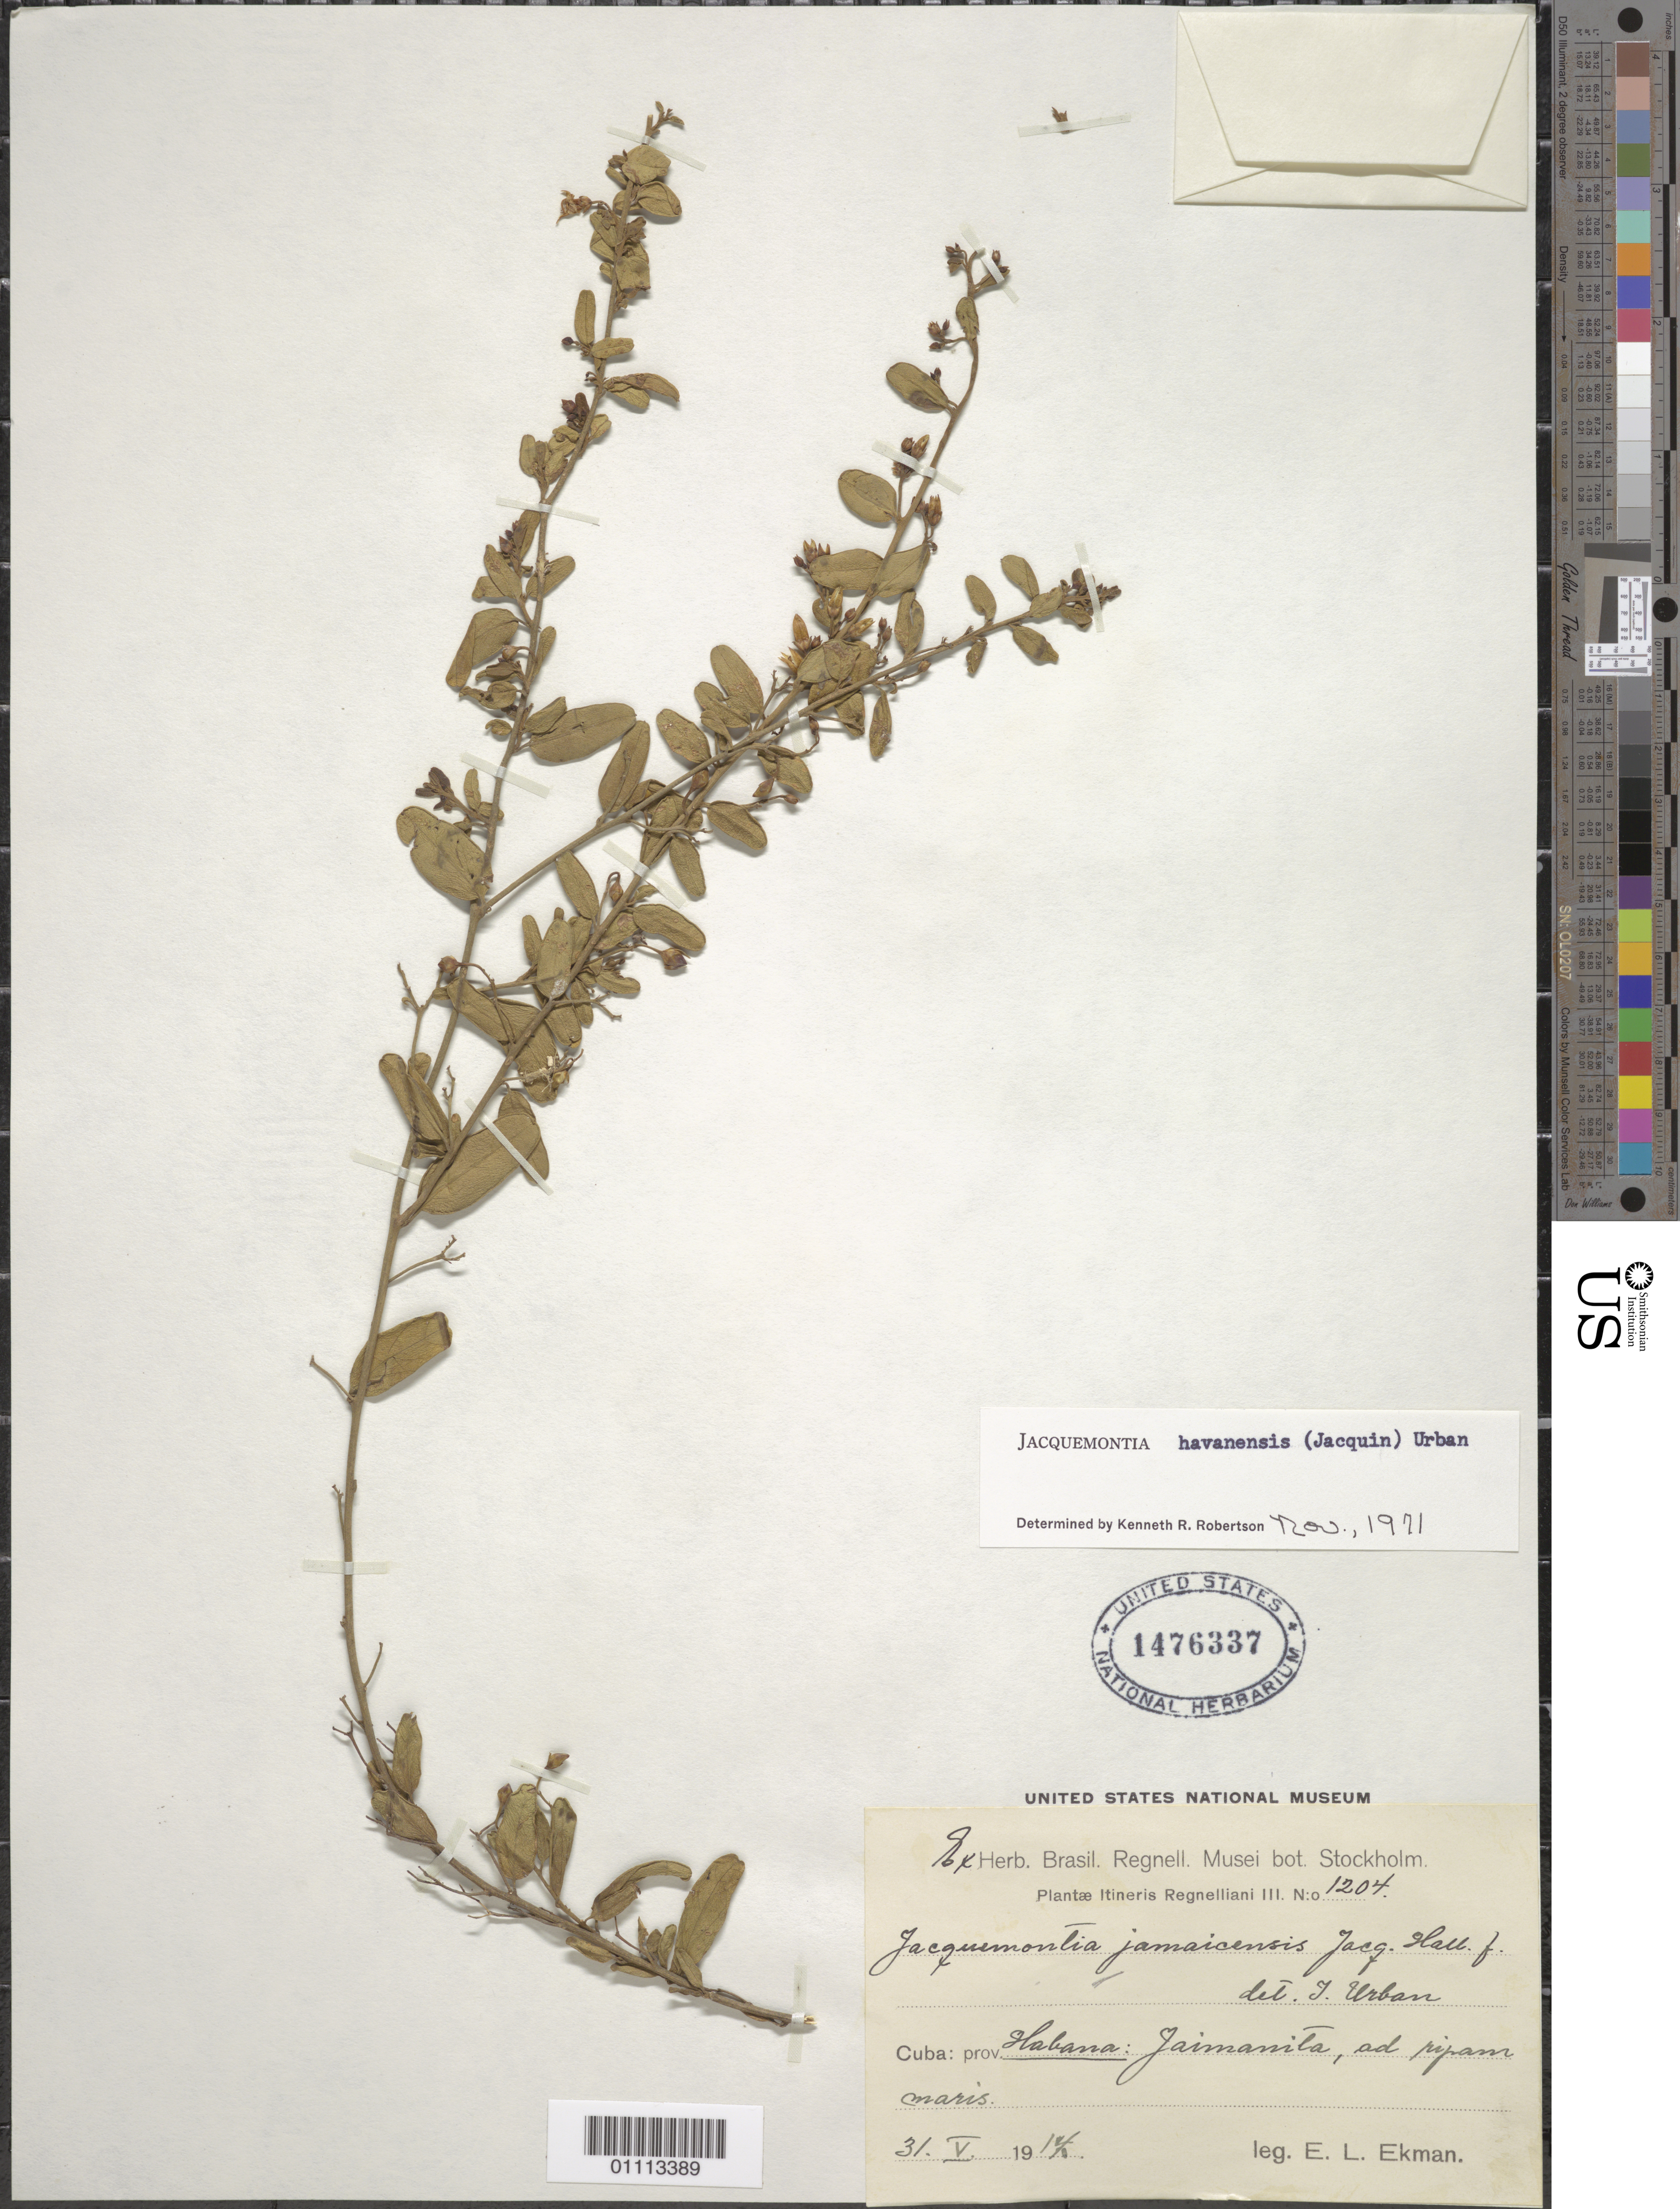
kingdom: Plantae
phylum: Tracheophyta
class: Magnoliopsida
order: Solanales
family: Convolvulaceae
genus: Jacquemontia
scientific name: Jacquemontia havanensis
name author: (Jacq.) Urb.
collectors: E. L. Ekman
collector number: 1204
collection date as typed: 31 May 1914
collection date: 1914-05-31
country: Cuba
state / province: La Habana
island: Cuba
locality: Jaimanita, ad ripam maris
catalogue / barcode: US 1476337